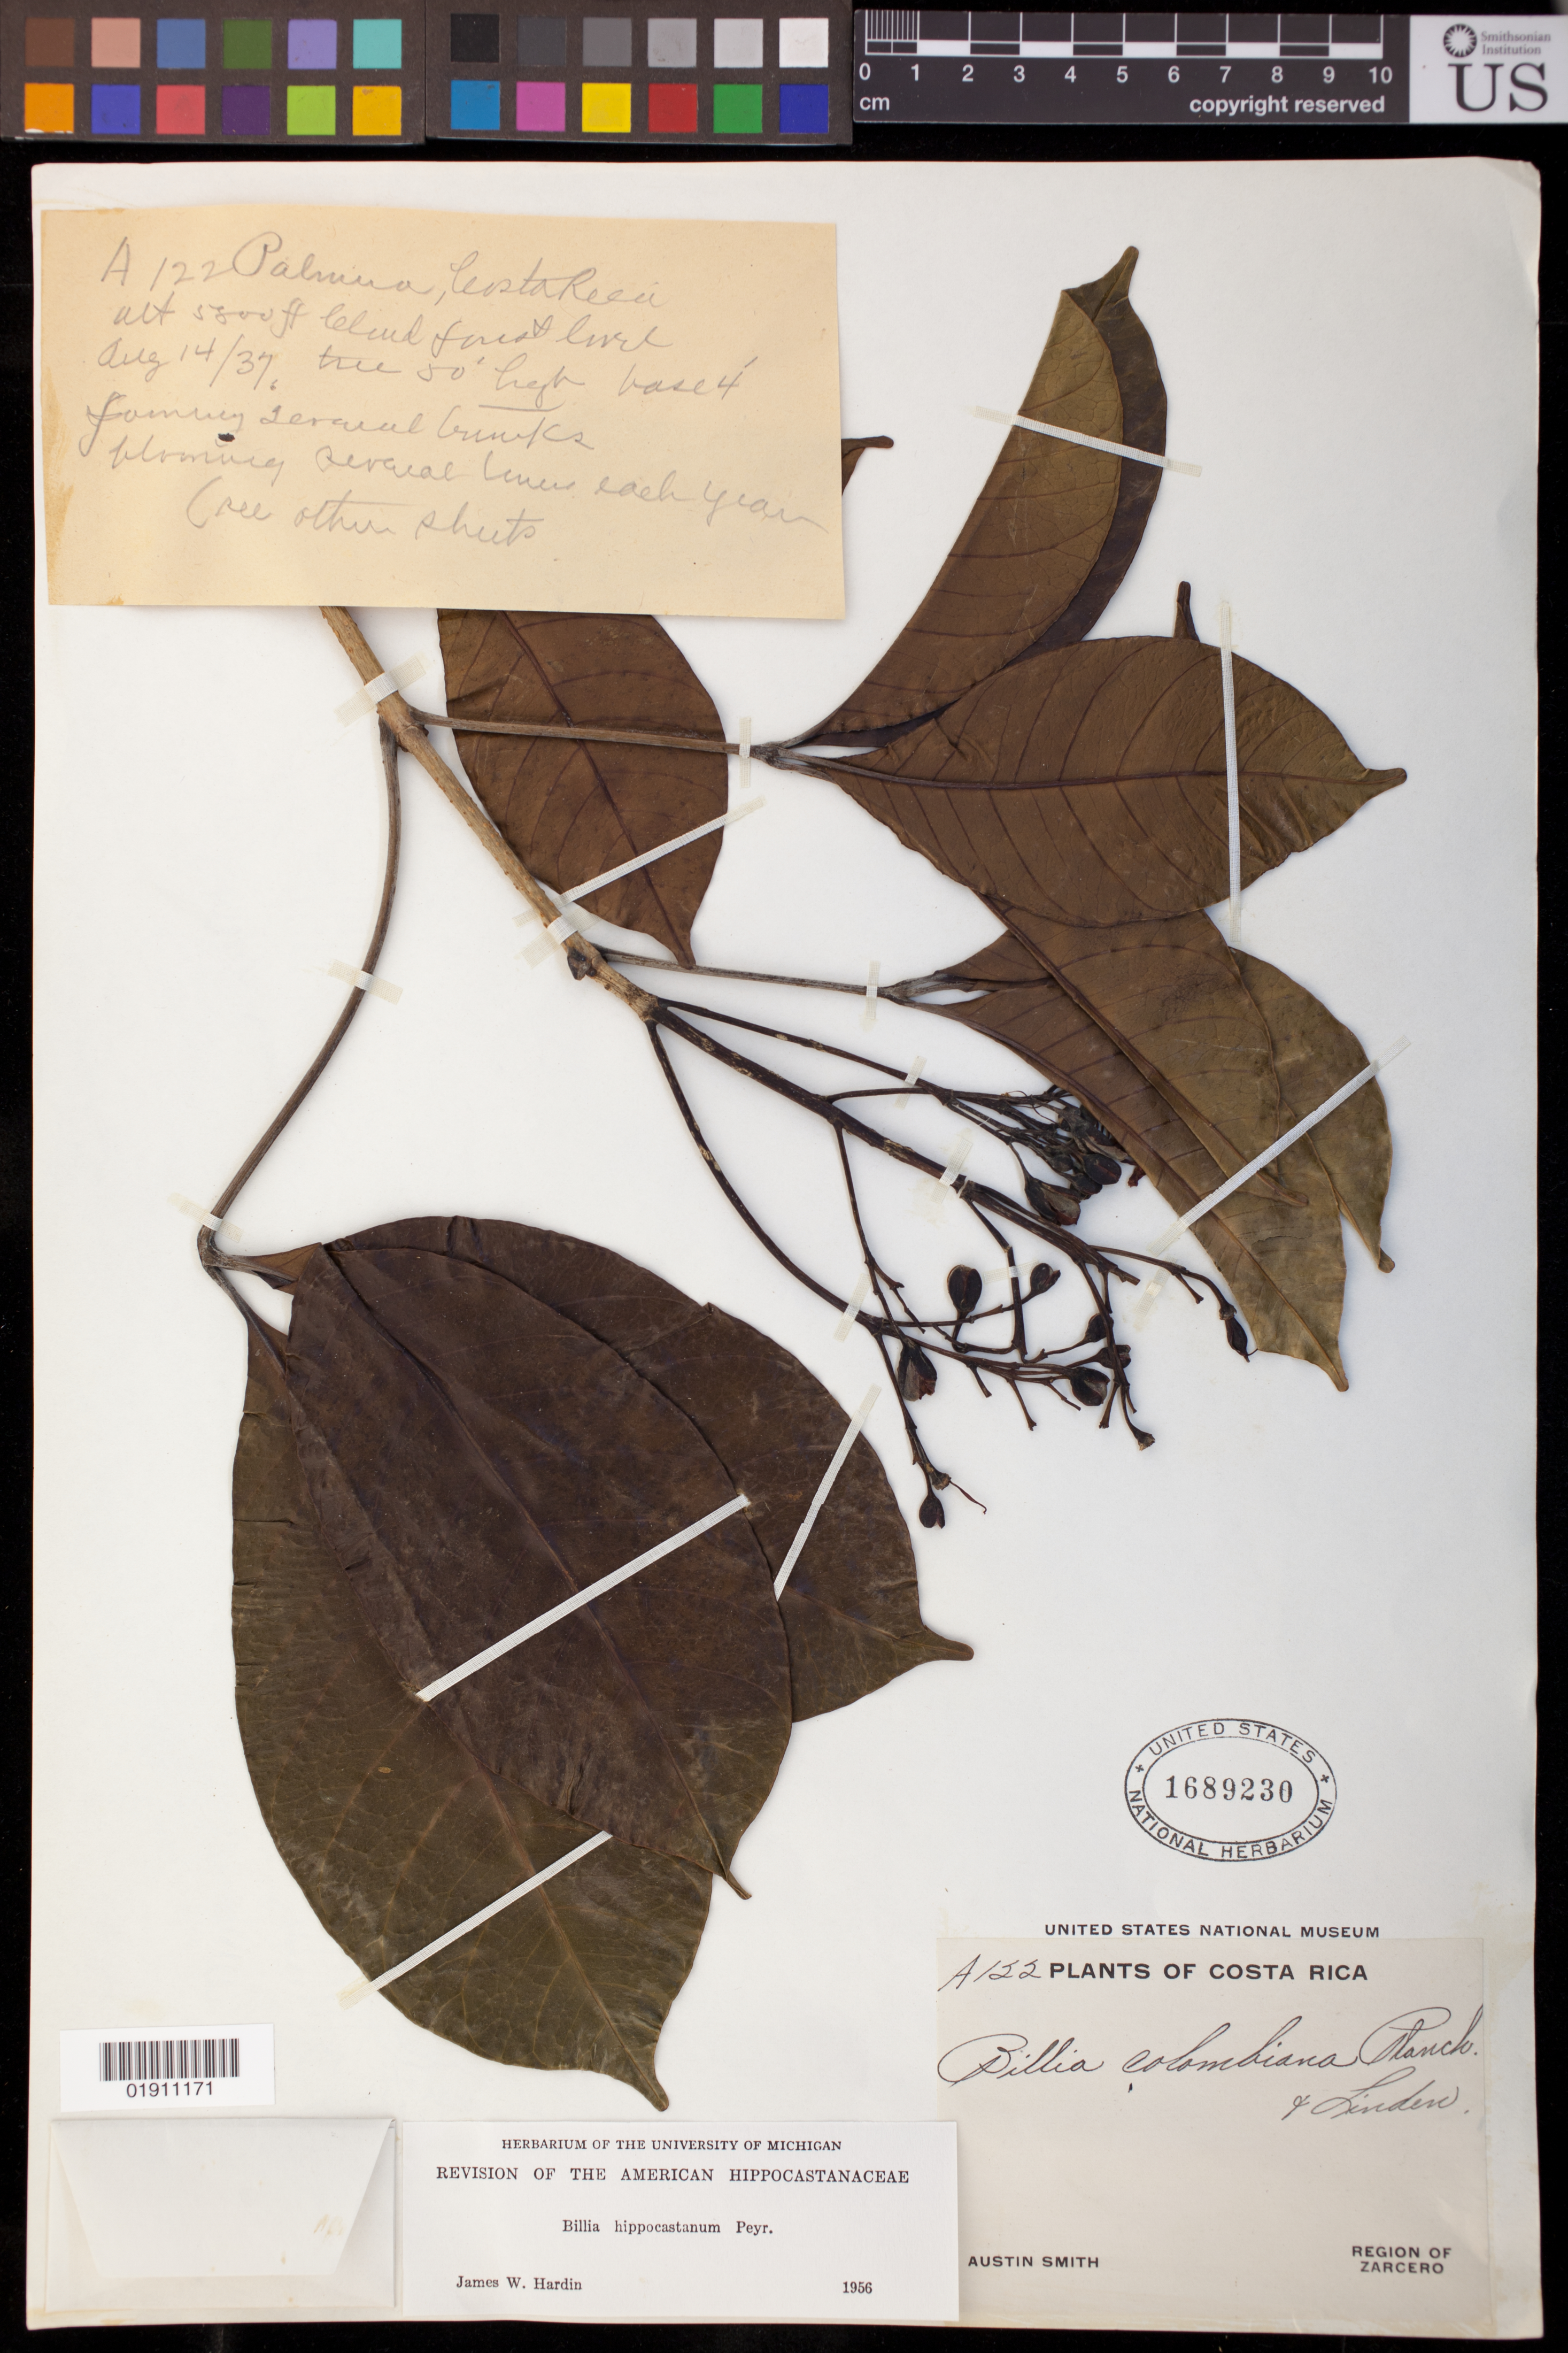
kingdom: Plantae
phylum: Tracheophyta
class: Magnoliopsida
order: Sapindales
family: Sapindaceae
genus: Billia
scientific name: Billia hippocastanum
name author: Peyr.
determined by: Hardin, J. W.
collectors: Aust P. Smith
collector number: A122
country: Costa Rica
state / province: Alajuela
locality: Region of Zarcero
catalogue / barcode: US 1689230